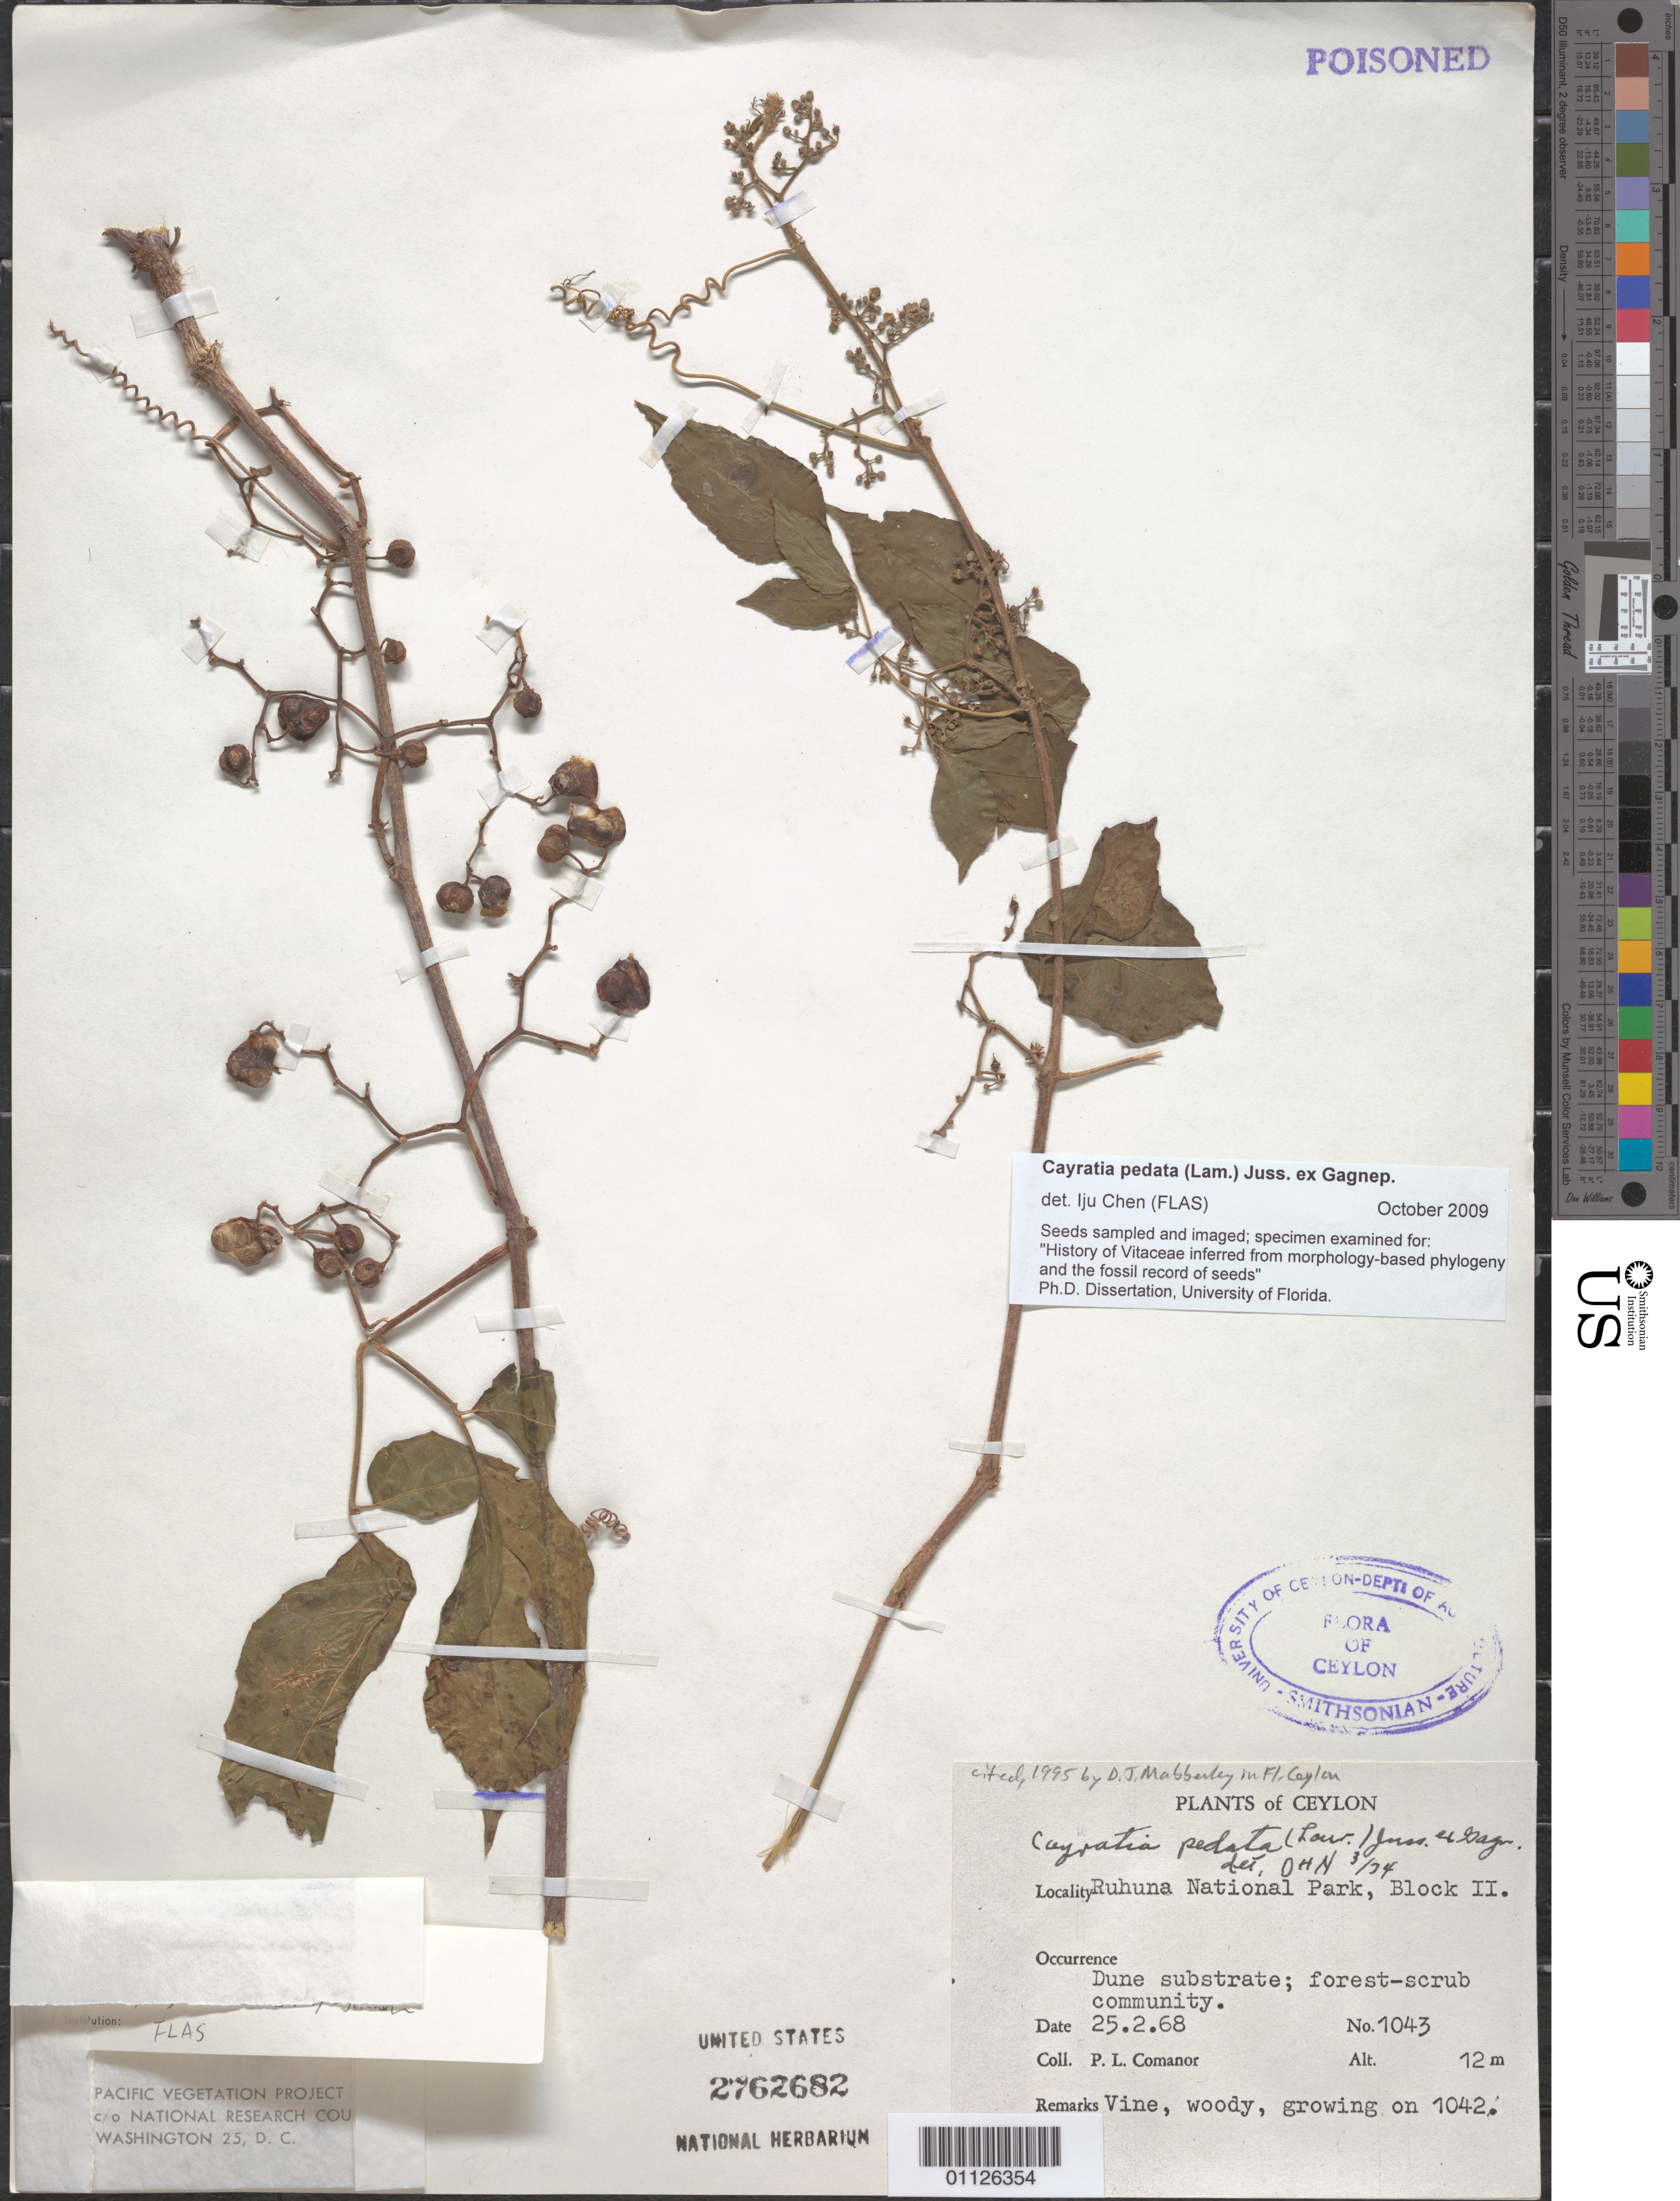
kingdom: Plantae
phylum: Tracheophyta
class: Magnoliopsida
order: Vitales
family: Vitaceae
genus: Cayratia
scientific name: Cayratia pedata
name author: (Lour.) Gagnep.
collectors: P. Comanor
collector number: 1043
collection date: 1968-02-25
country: Sri Lanka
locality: Ruhuna National Park, Block II.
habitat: Dune substrate; forest-scrub community. Vine, woody.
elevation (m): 12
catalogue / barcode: US 2762682